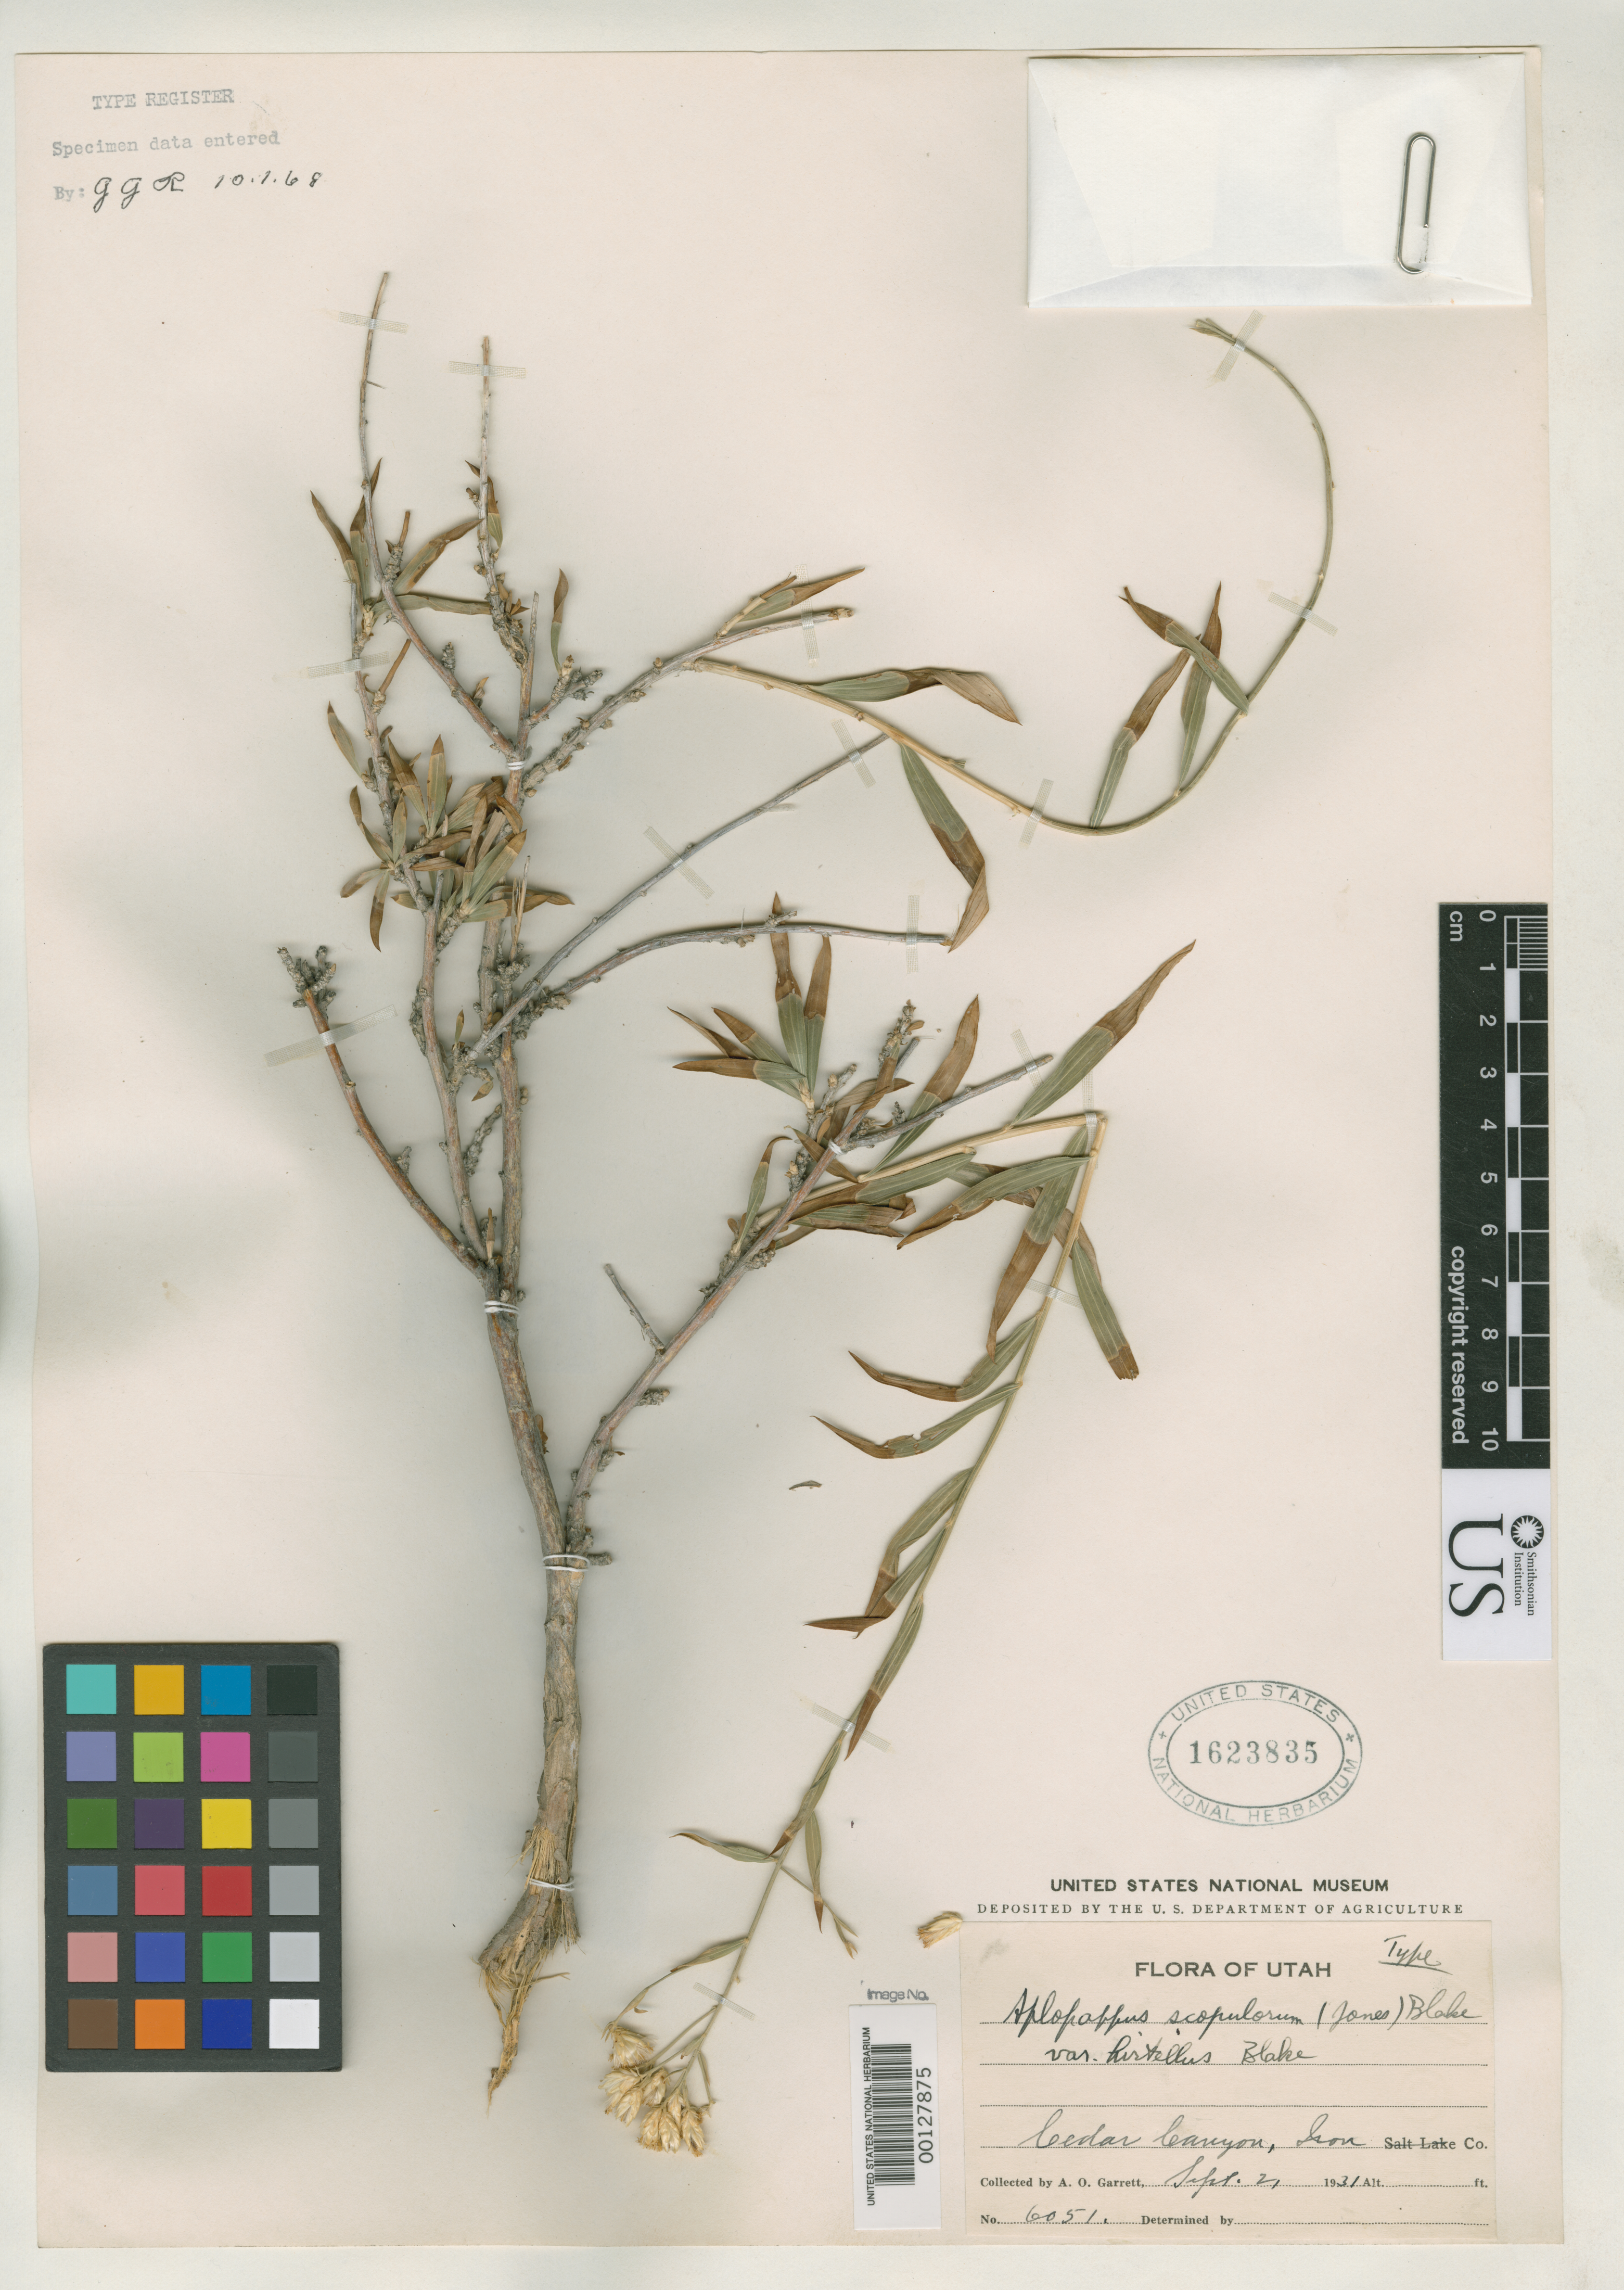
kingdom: Plantae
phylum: Tracheophyta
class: Magnoliopsida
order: Asterales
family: Asteraceae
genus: Haplopappus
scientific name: Haplopappus scopulorum var. hirtellus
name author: S.F. Blake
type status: Holotype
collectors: A. O. Garrett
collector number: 6051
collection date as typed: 02 Sep 1931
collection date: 1931-09-02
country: United States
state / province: Utah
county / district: Iron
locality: Cedar Canyon.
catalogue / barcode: US 1623835